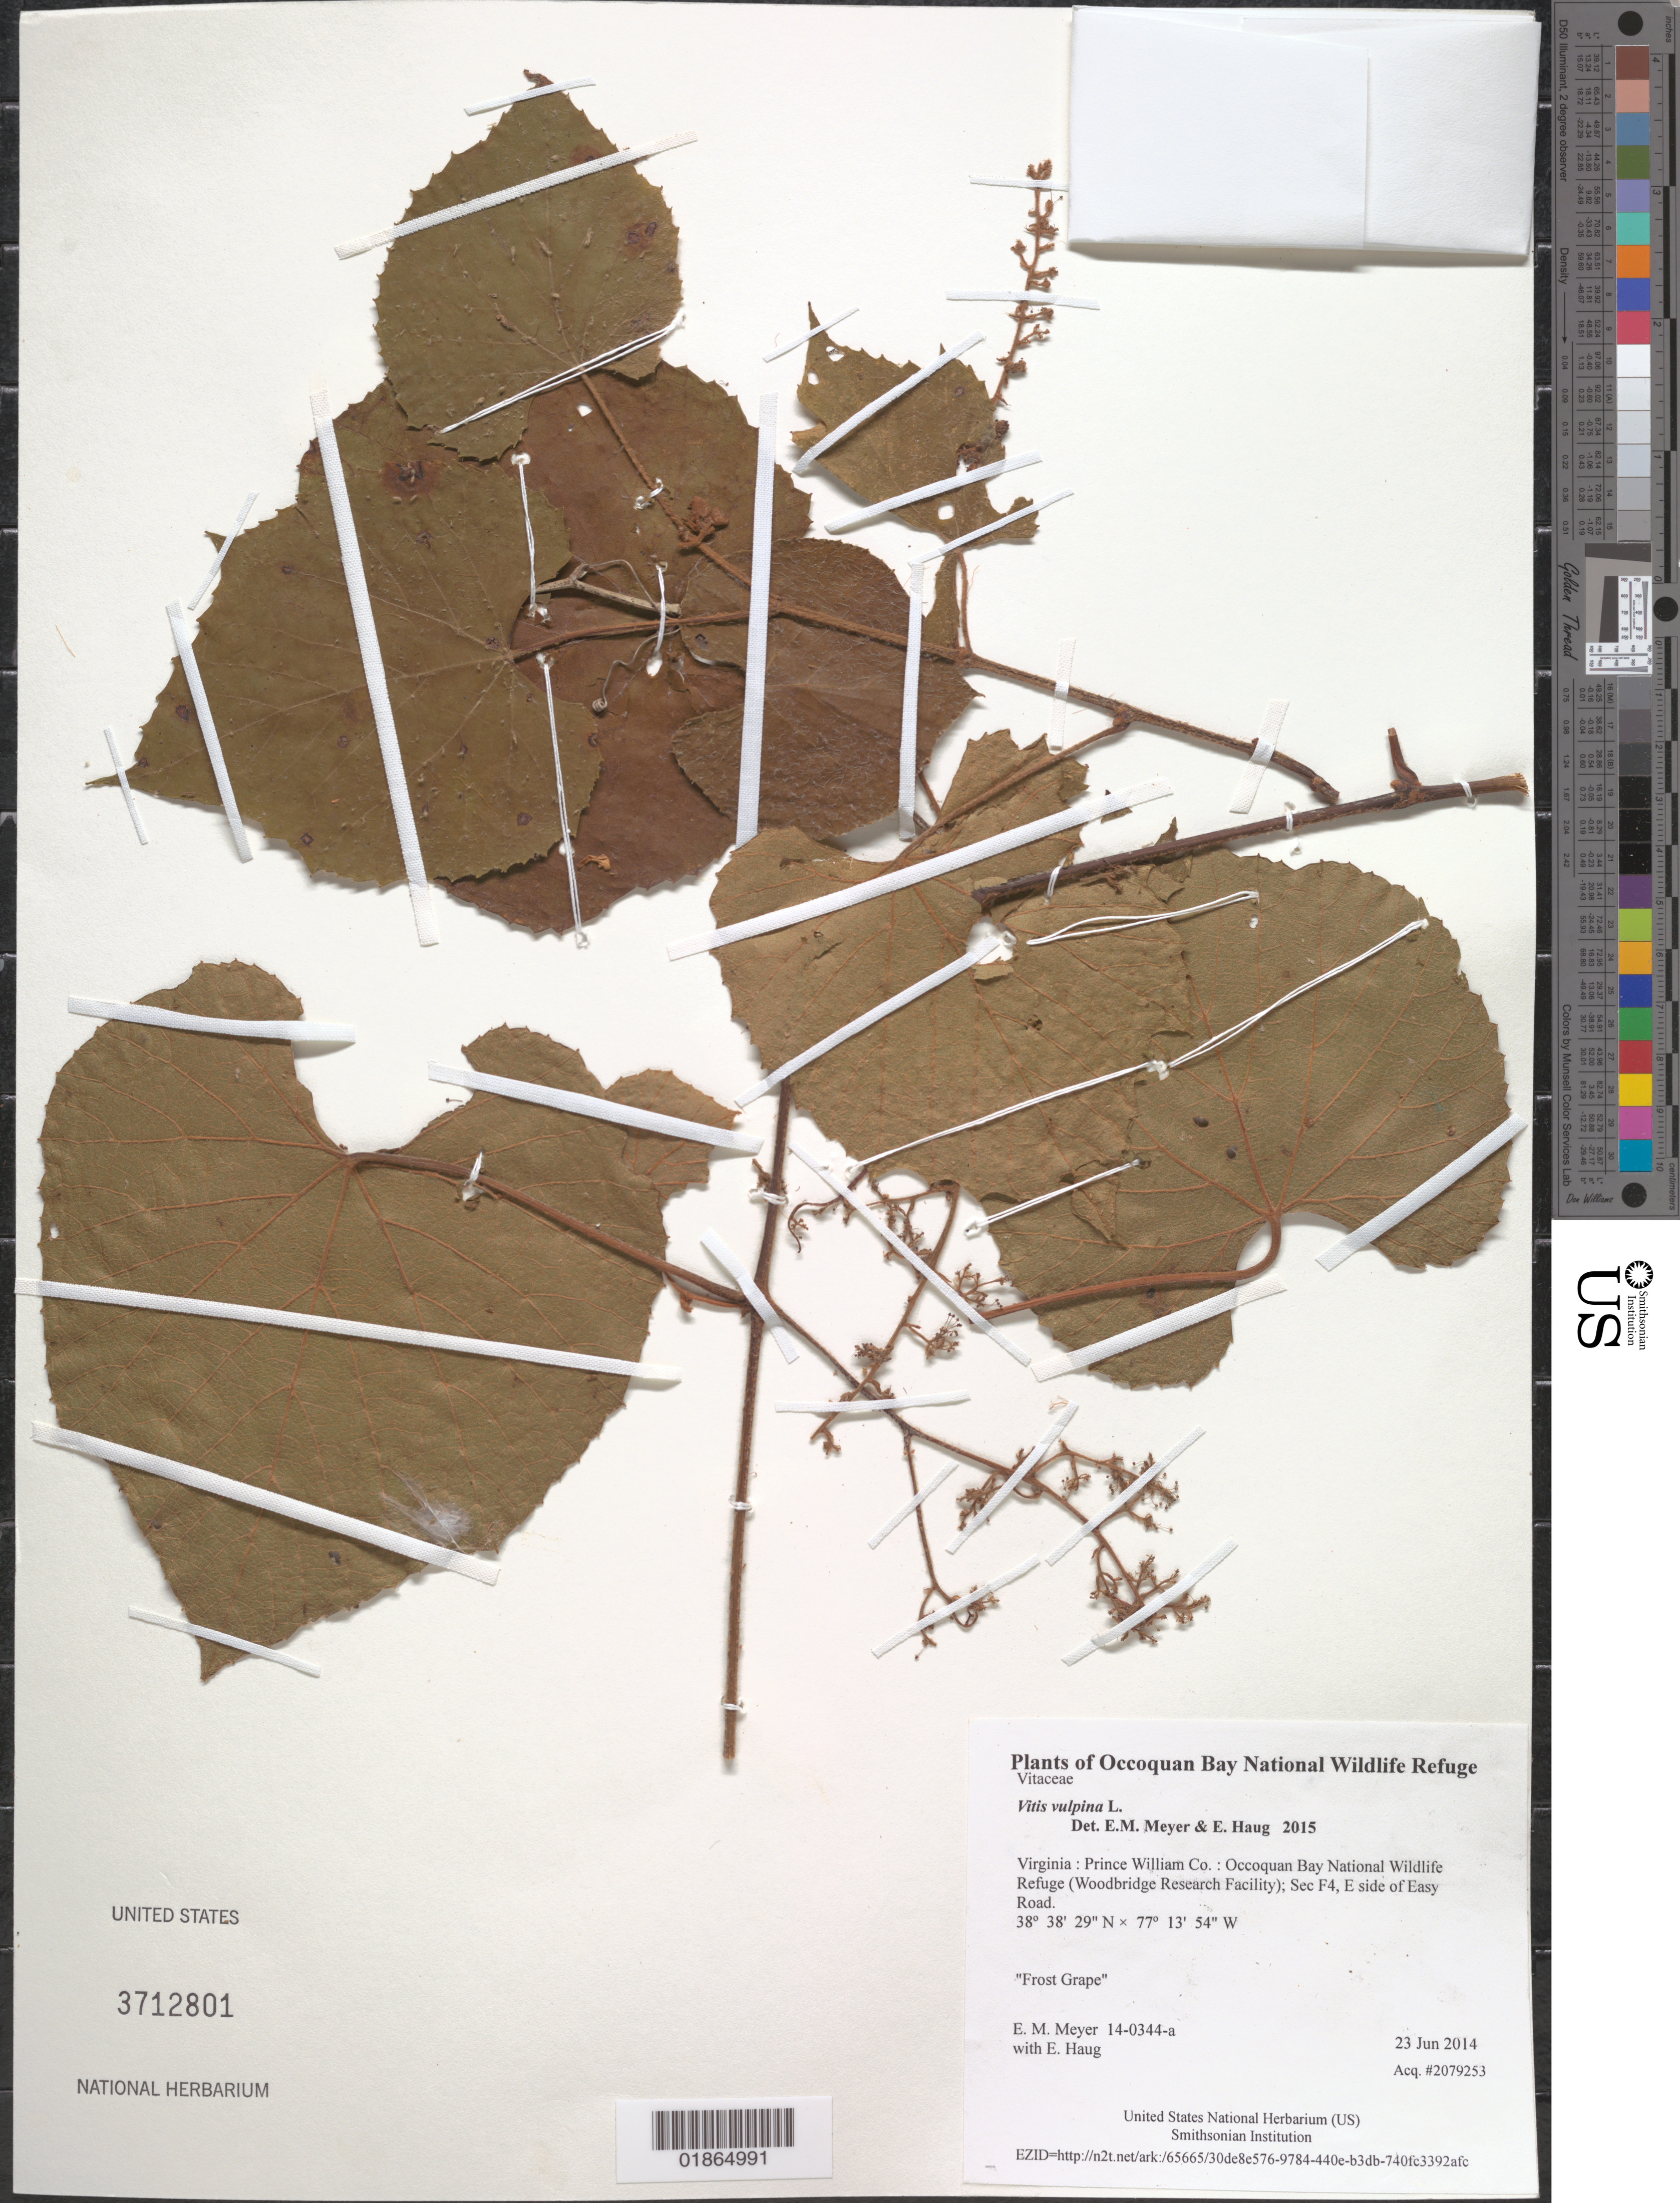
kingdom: Plantae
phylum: Tracheophyta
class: Magnoliopsida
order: Vitales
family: Vitaceae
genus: Vitis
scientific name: Vitis vulpina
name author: L.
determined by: Meyer, E. M.; Haug, E.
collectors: E. M. Meyer & E. Haug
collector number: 14-0344-a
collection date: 2014-06-23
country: United States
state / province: Virginia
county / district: Prince William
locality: Occoquan Bay National Wildlife Refuge (Woodbridge Research Facility); Sec F4, E side of Easy Road.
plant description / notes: Frost Grape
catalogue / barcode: US 3712801